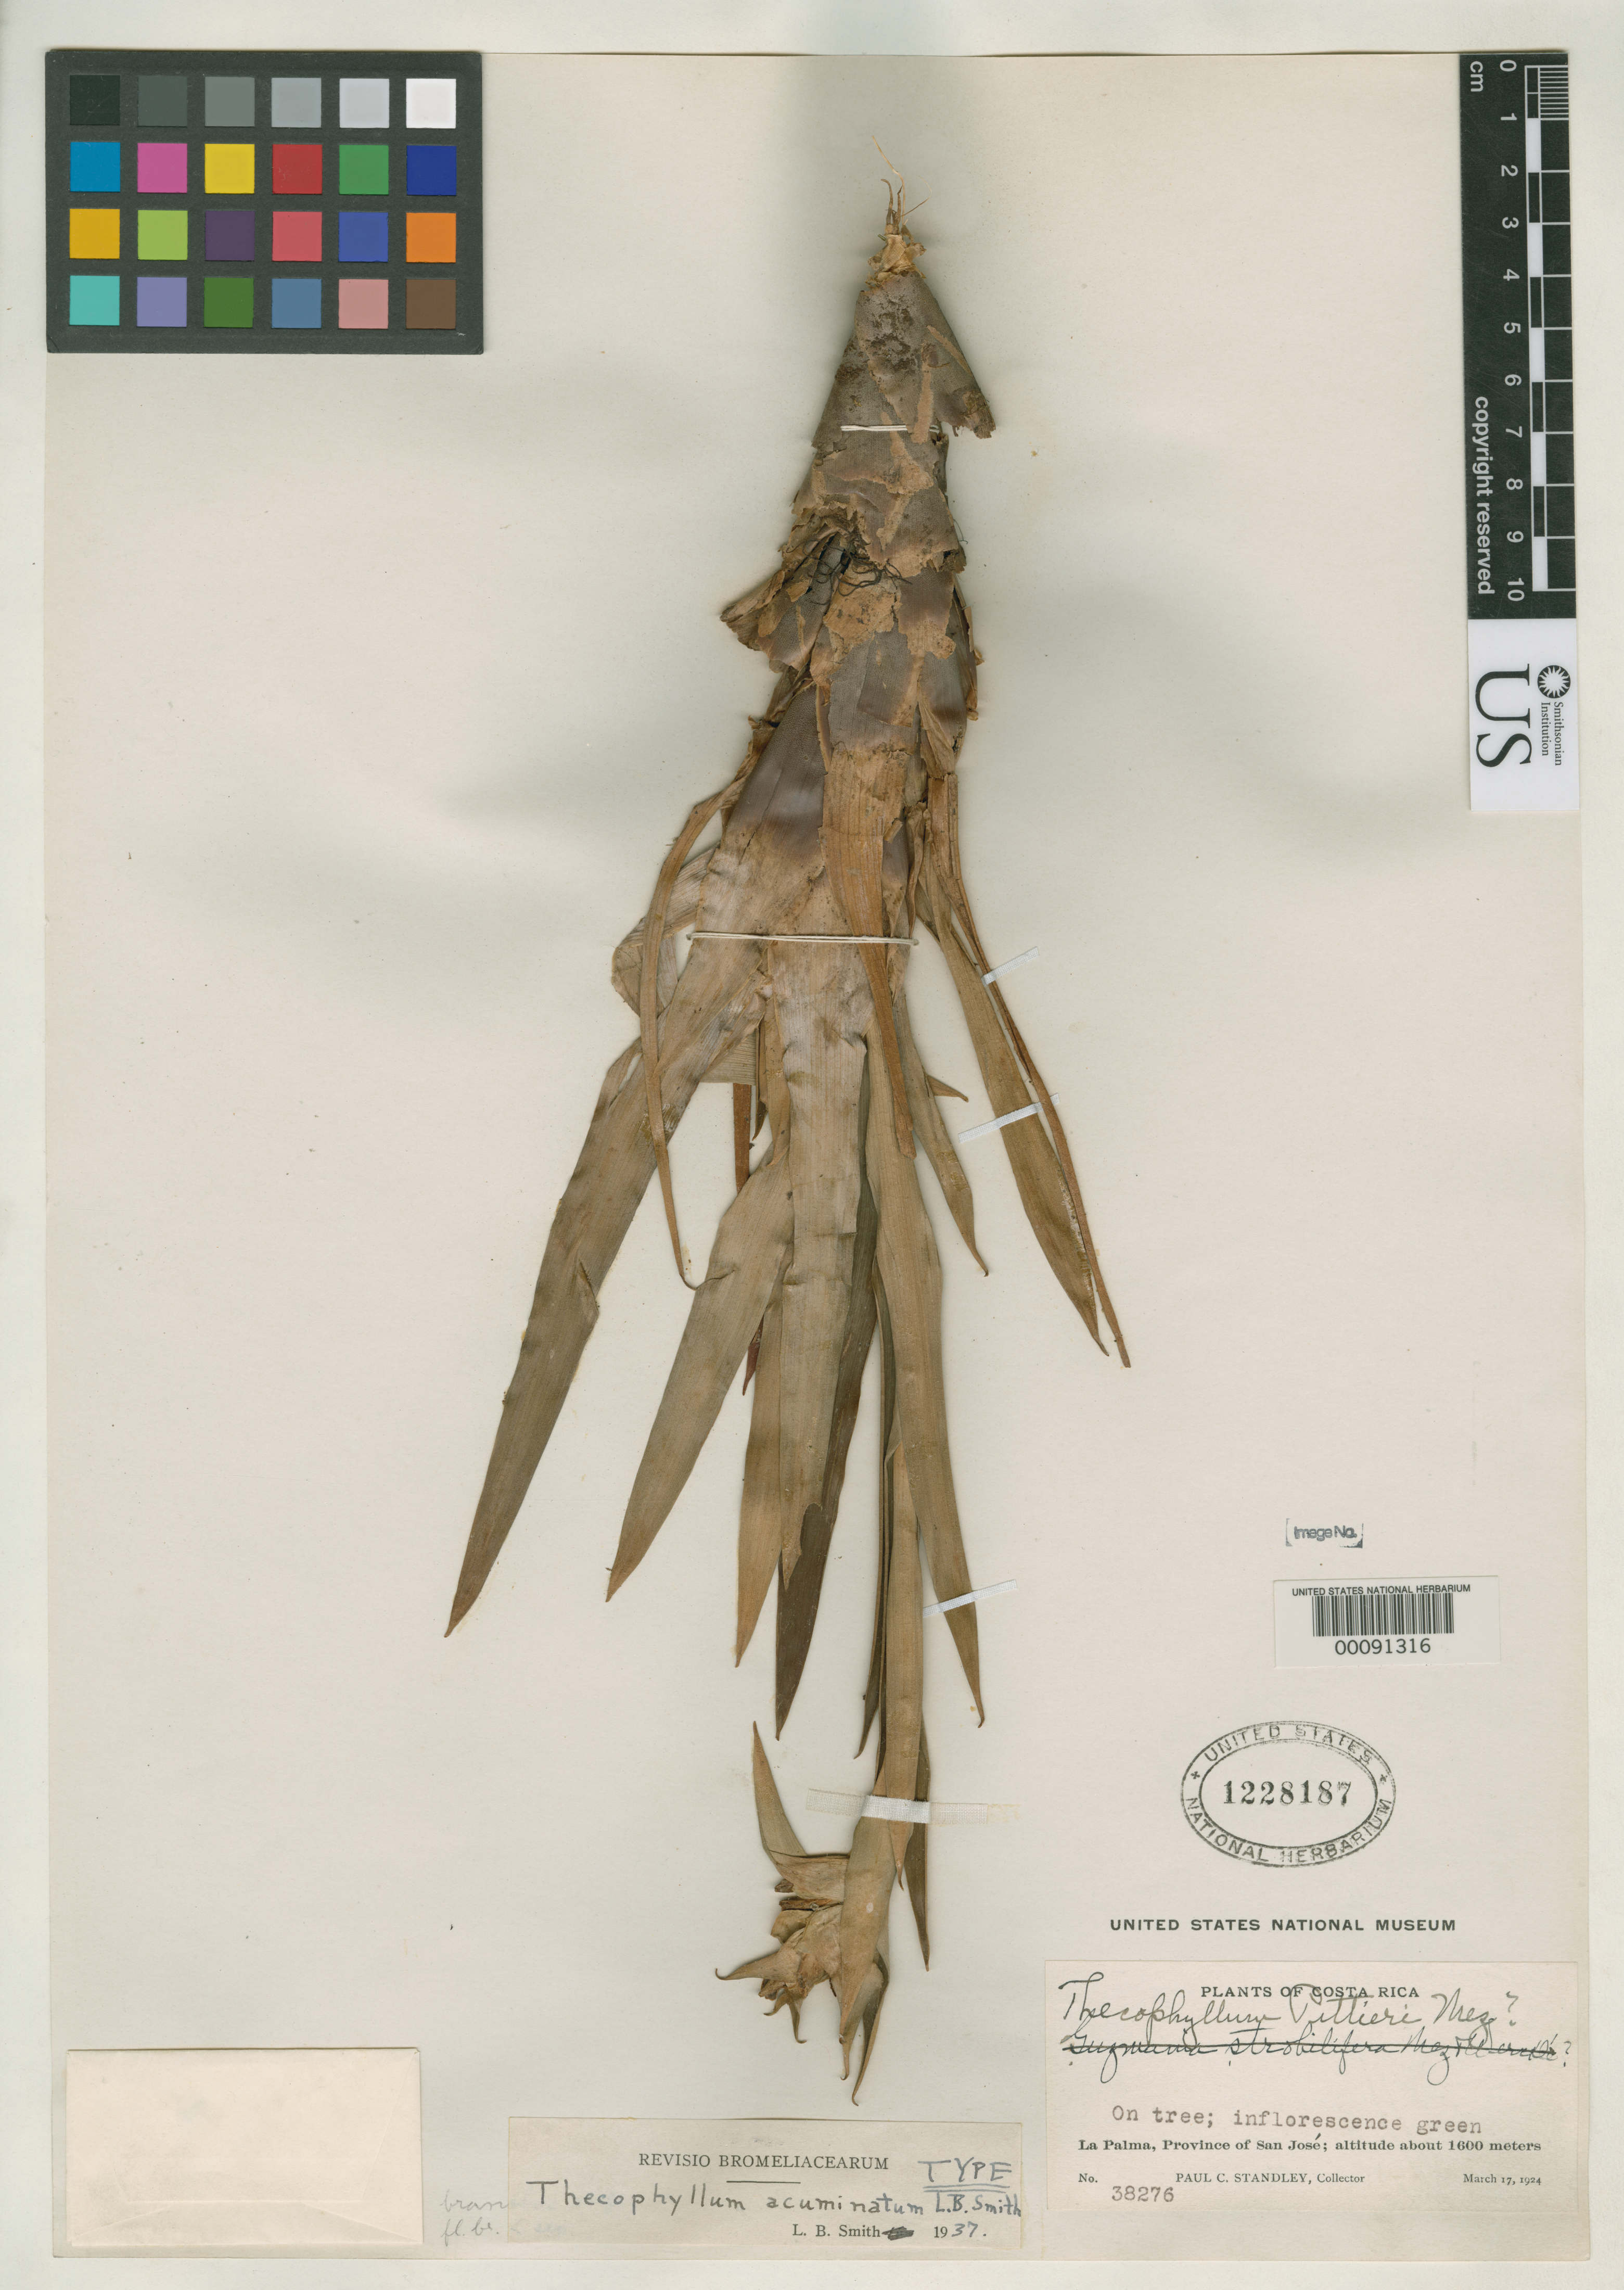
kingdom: Plantae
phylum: Tracheophyta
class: Liliopsida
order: Poales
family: Bromeliaceae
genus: Thecophyllum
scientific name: Thecophyllum acuminatum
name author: L.B. Sm.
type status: Holotype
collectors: P. C. Standley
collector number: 38276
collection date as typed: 17 Mar 1924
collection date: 1924-03-17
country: Costa Rica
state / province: San José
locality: La Palma.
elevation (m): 1600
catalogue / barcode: US 1228187